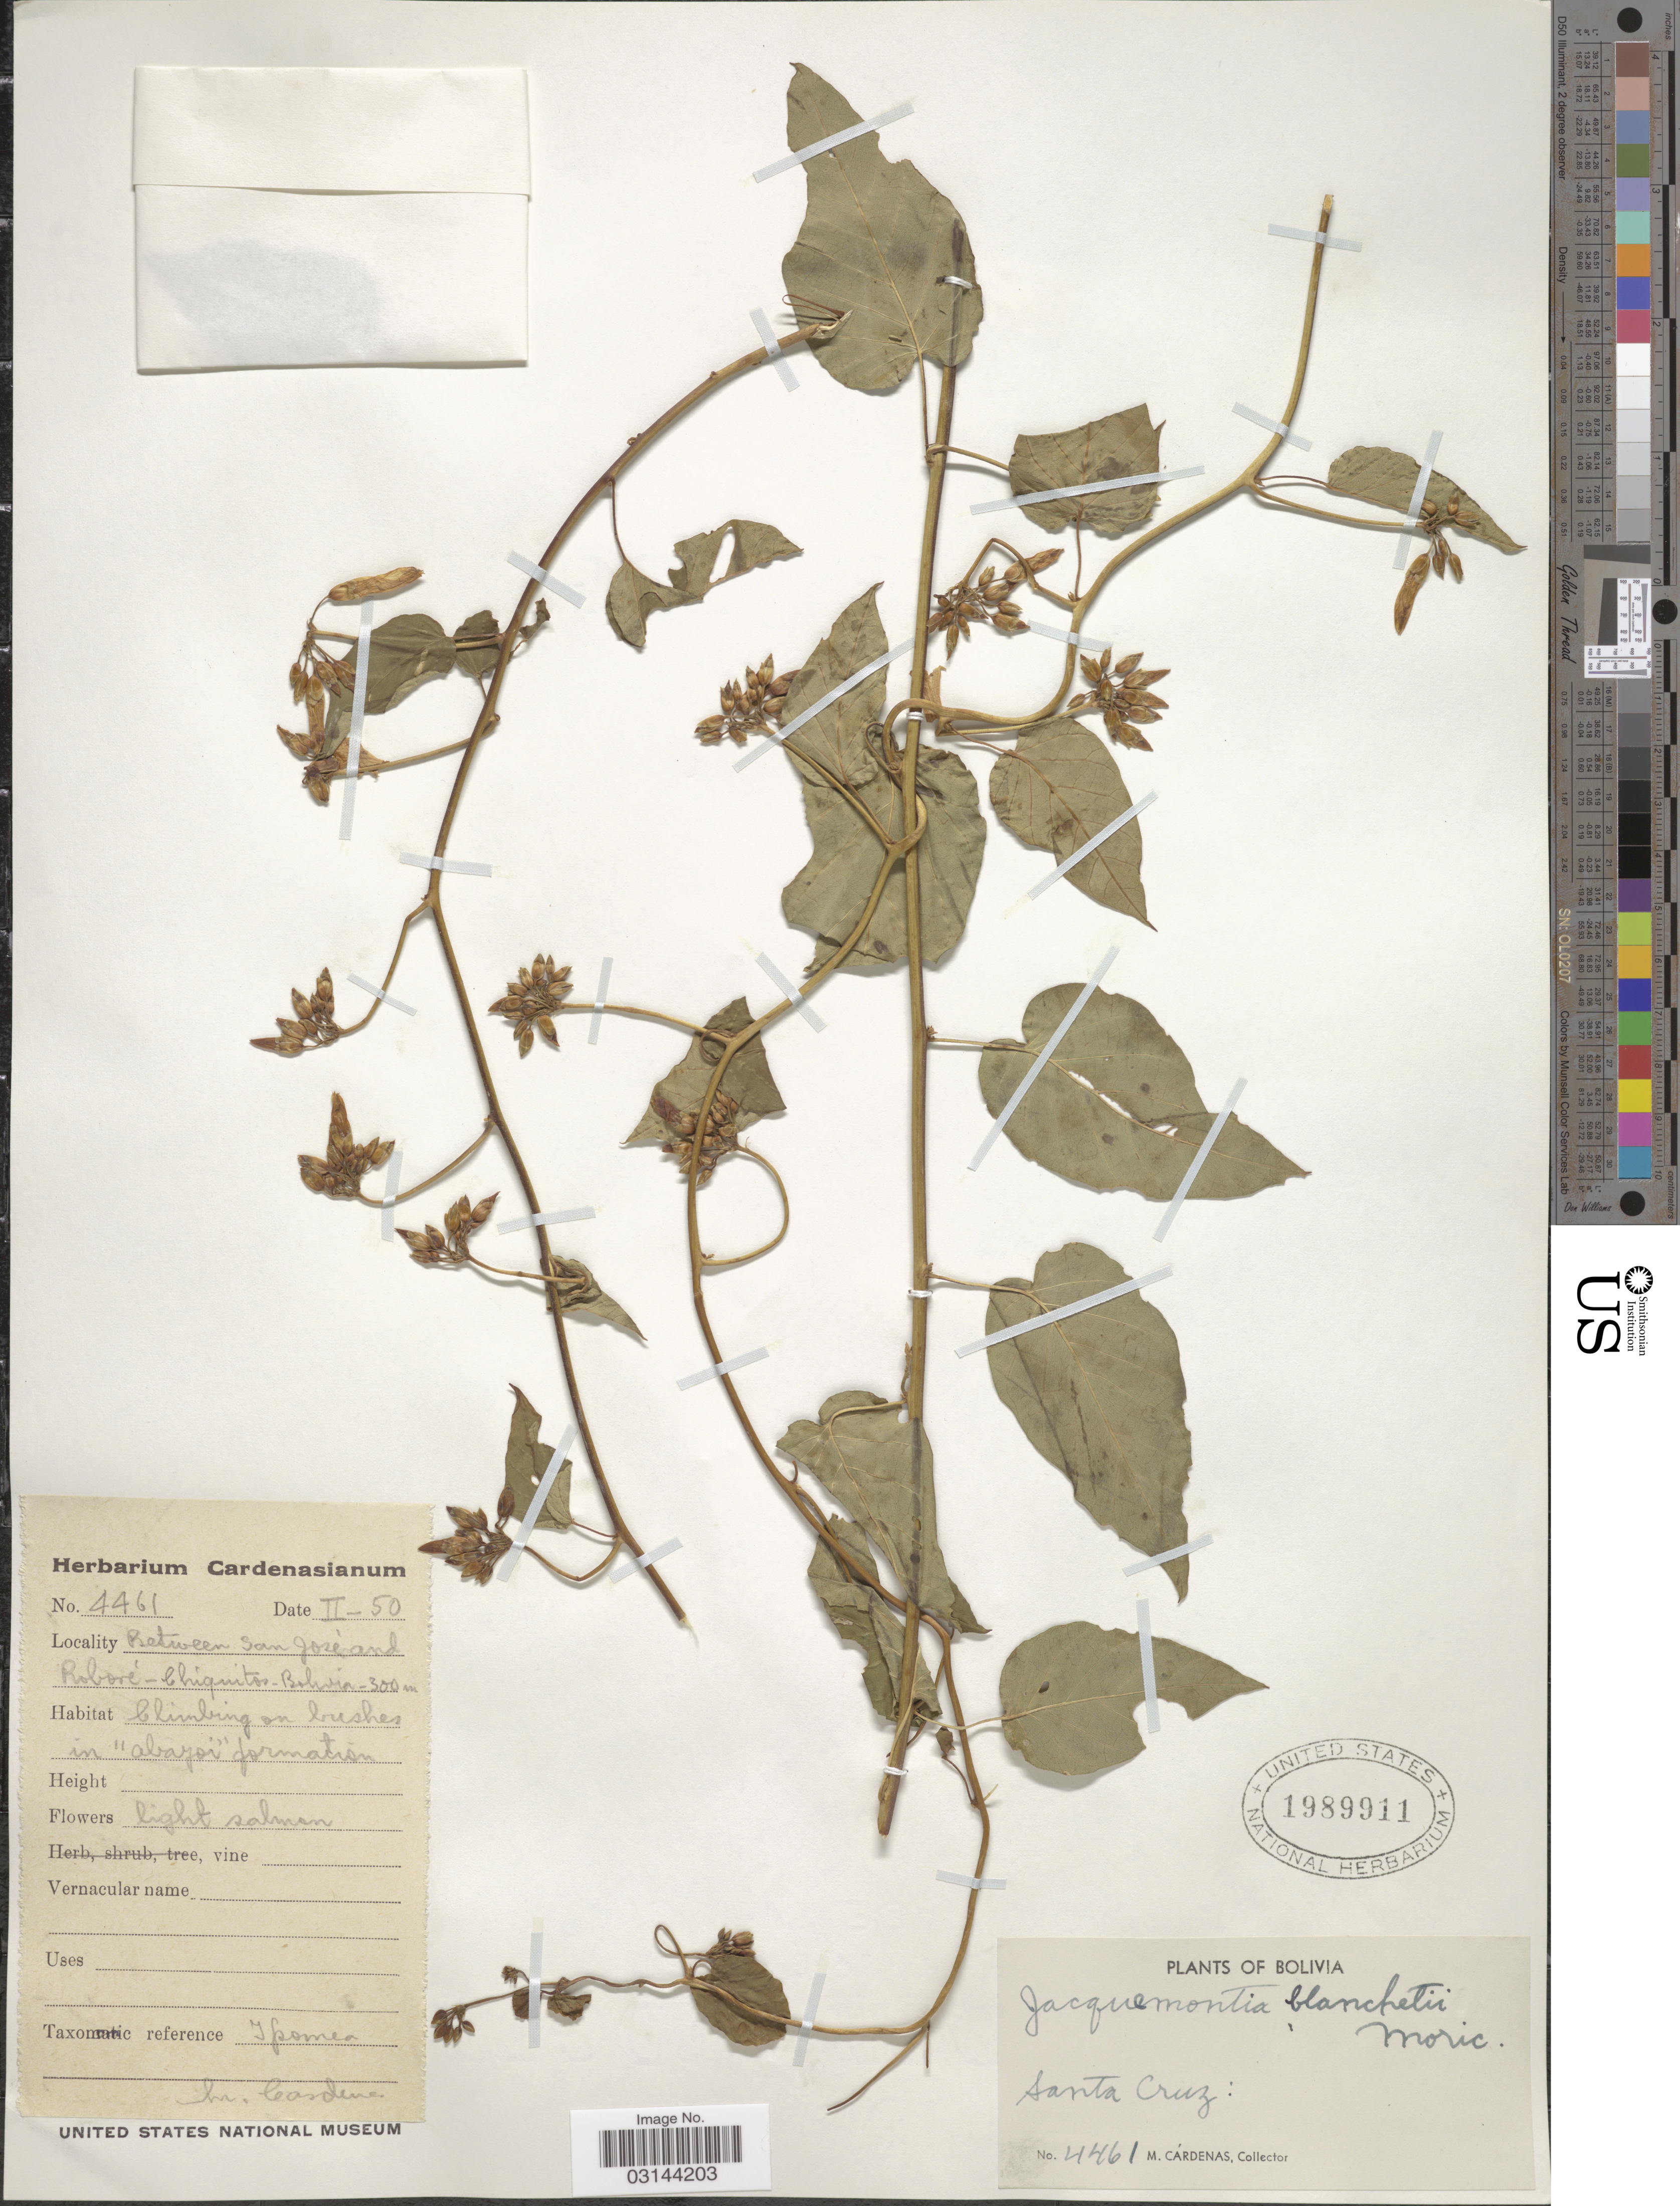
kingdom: Plantae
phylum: Tracheophyta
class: Magnoliopsida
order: Solanales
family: Convolvulaceae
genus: Jacquemontia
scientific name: Jacquemontia blanchetii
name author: Moric.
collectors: M. Cárdenas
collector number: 4461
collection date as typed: Transcribed d/m/y: /2/50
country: Bolivia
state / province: Santa Cruz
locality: Between San José and Roboré - Chiquitos - Bolivia.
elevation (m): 300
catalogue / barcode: US 1989911